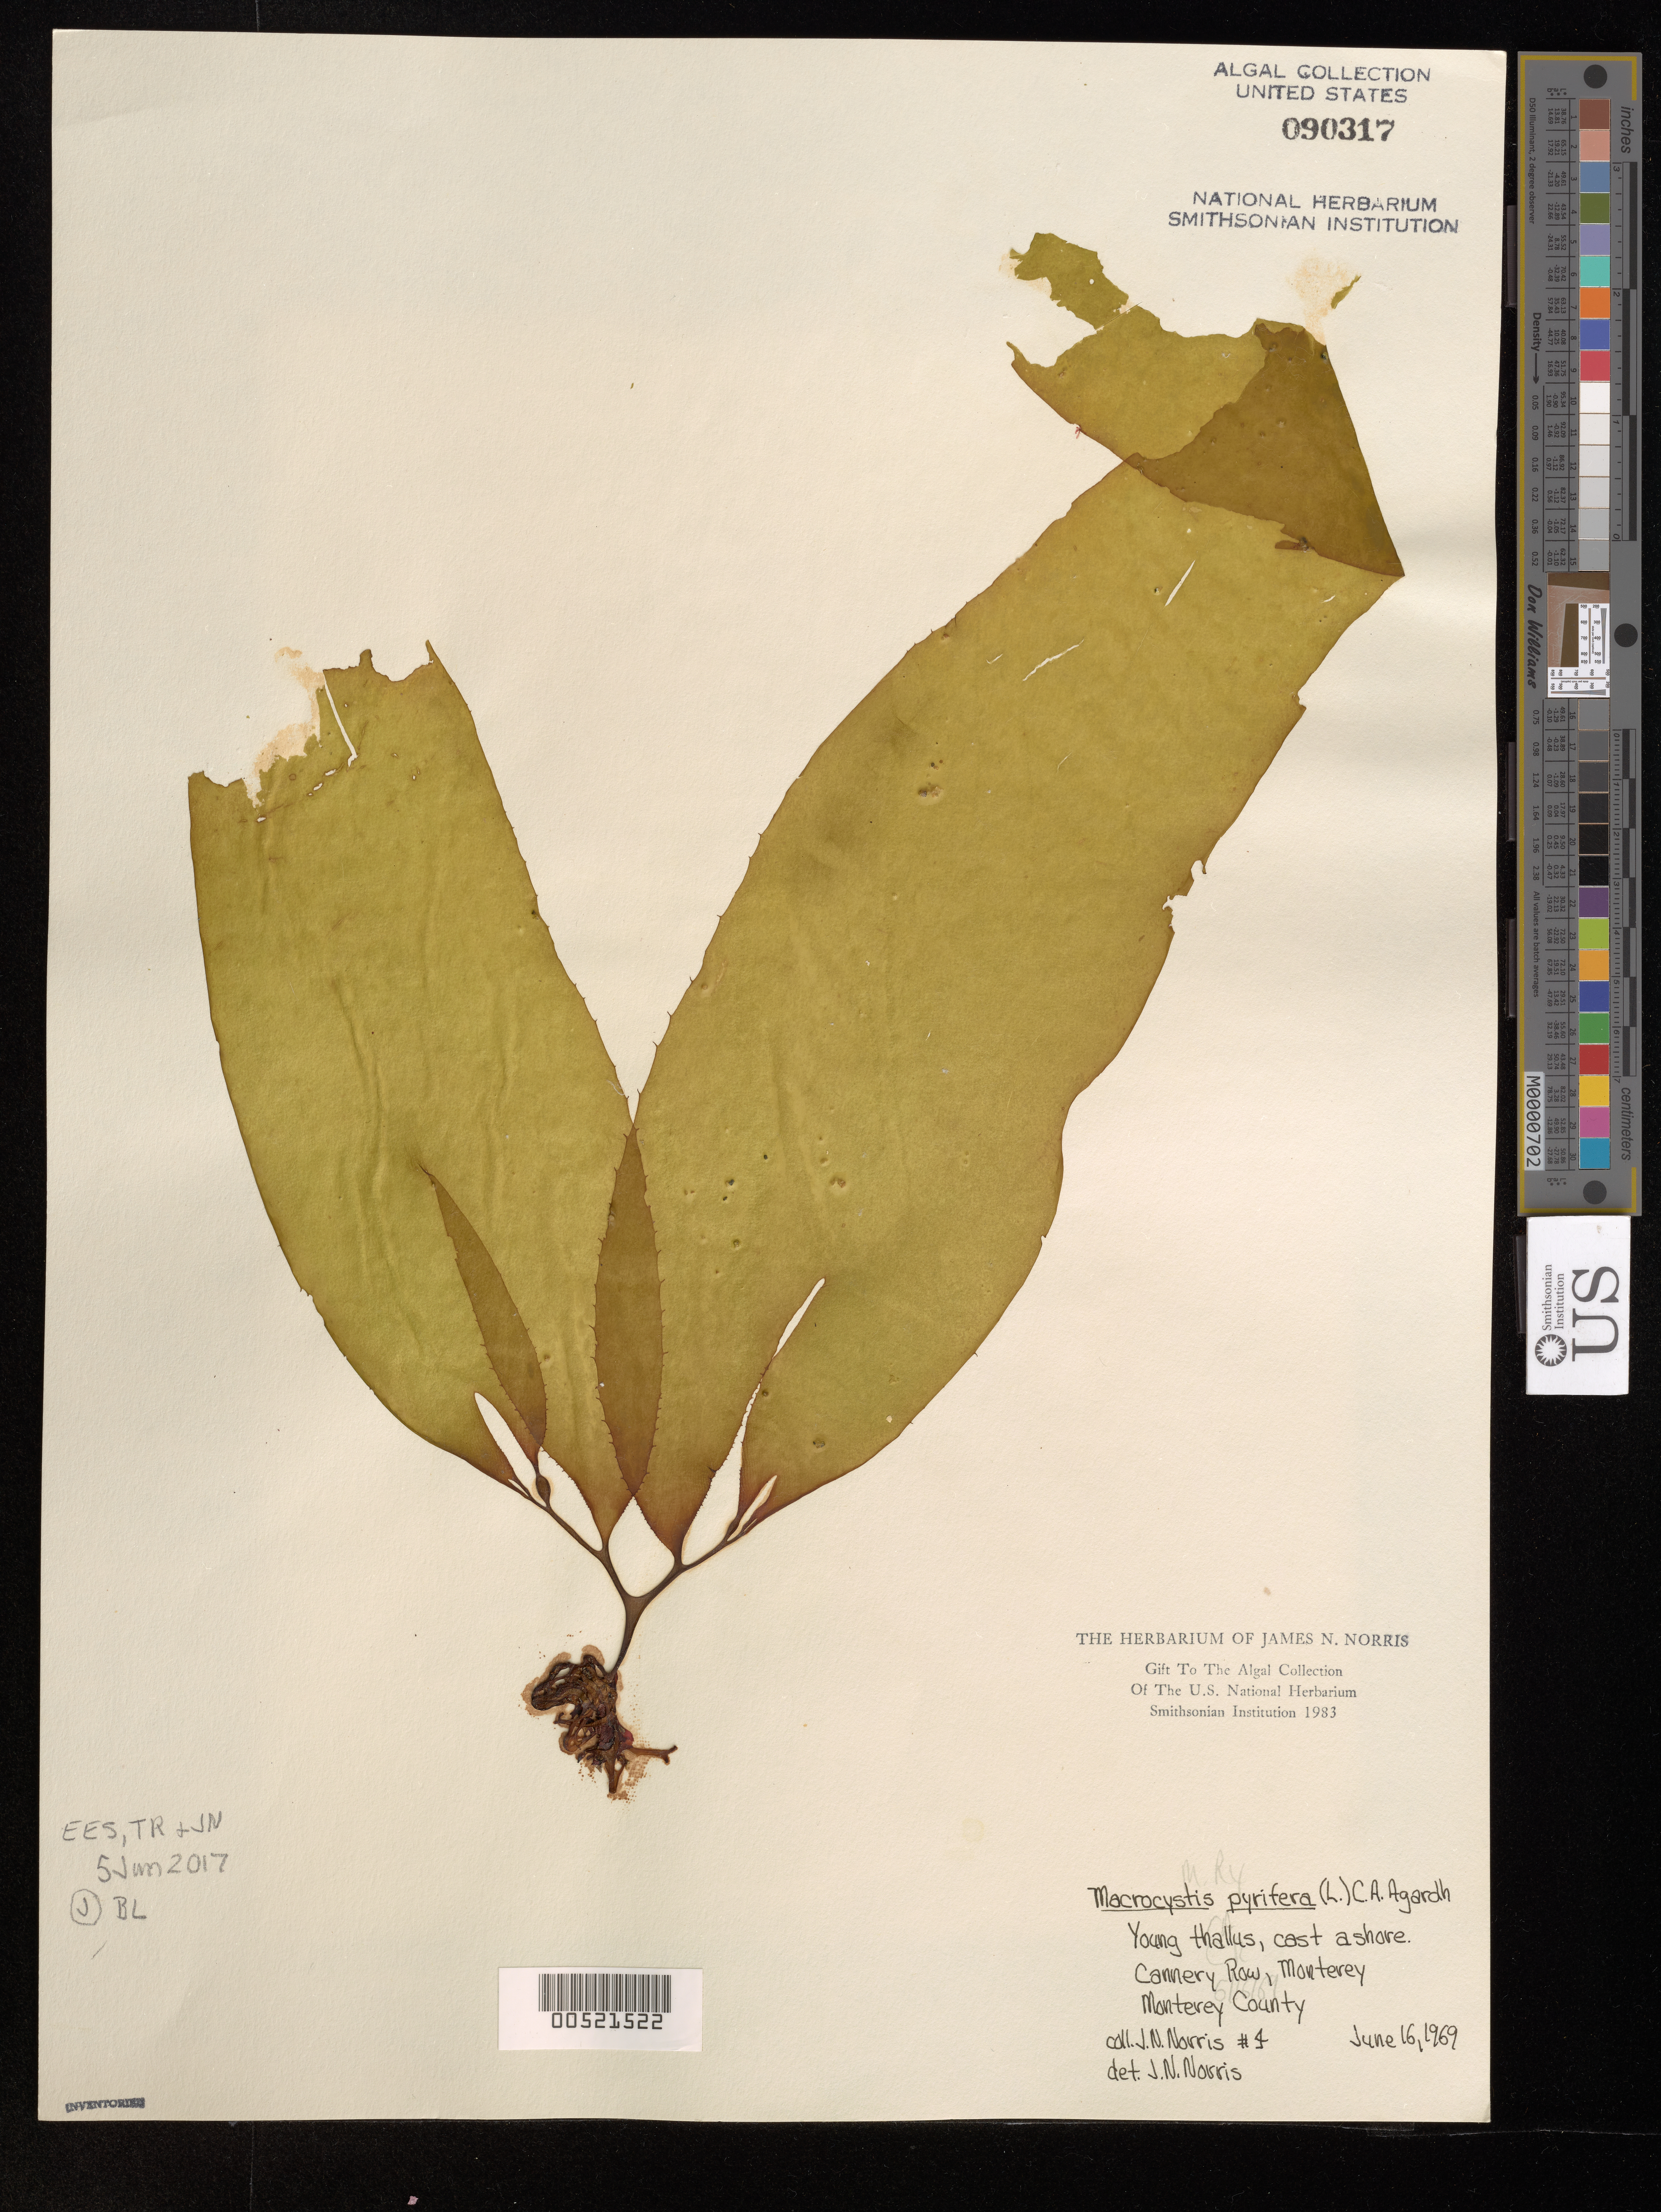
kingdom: Chromista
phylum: Ochrophyta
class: Phaeophyceae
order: Laminariales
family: Laminariaceae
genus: Macrocystis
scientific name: Macrocystis pyrifera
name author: (L.) C. Agardh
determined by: Norris, James N.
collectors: J. N. Norris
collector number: JN-4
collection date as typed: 16 Jun 1969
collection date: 1969-06-16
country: United States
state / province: California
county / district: Monterey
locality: Cannery Row, Monterey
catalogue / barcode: US 90317